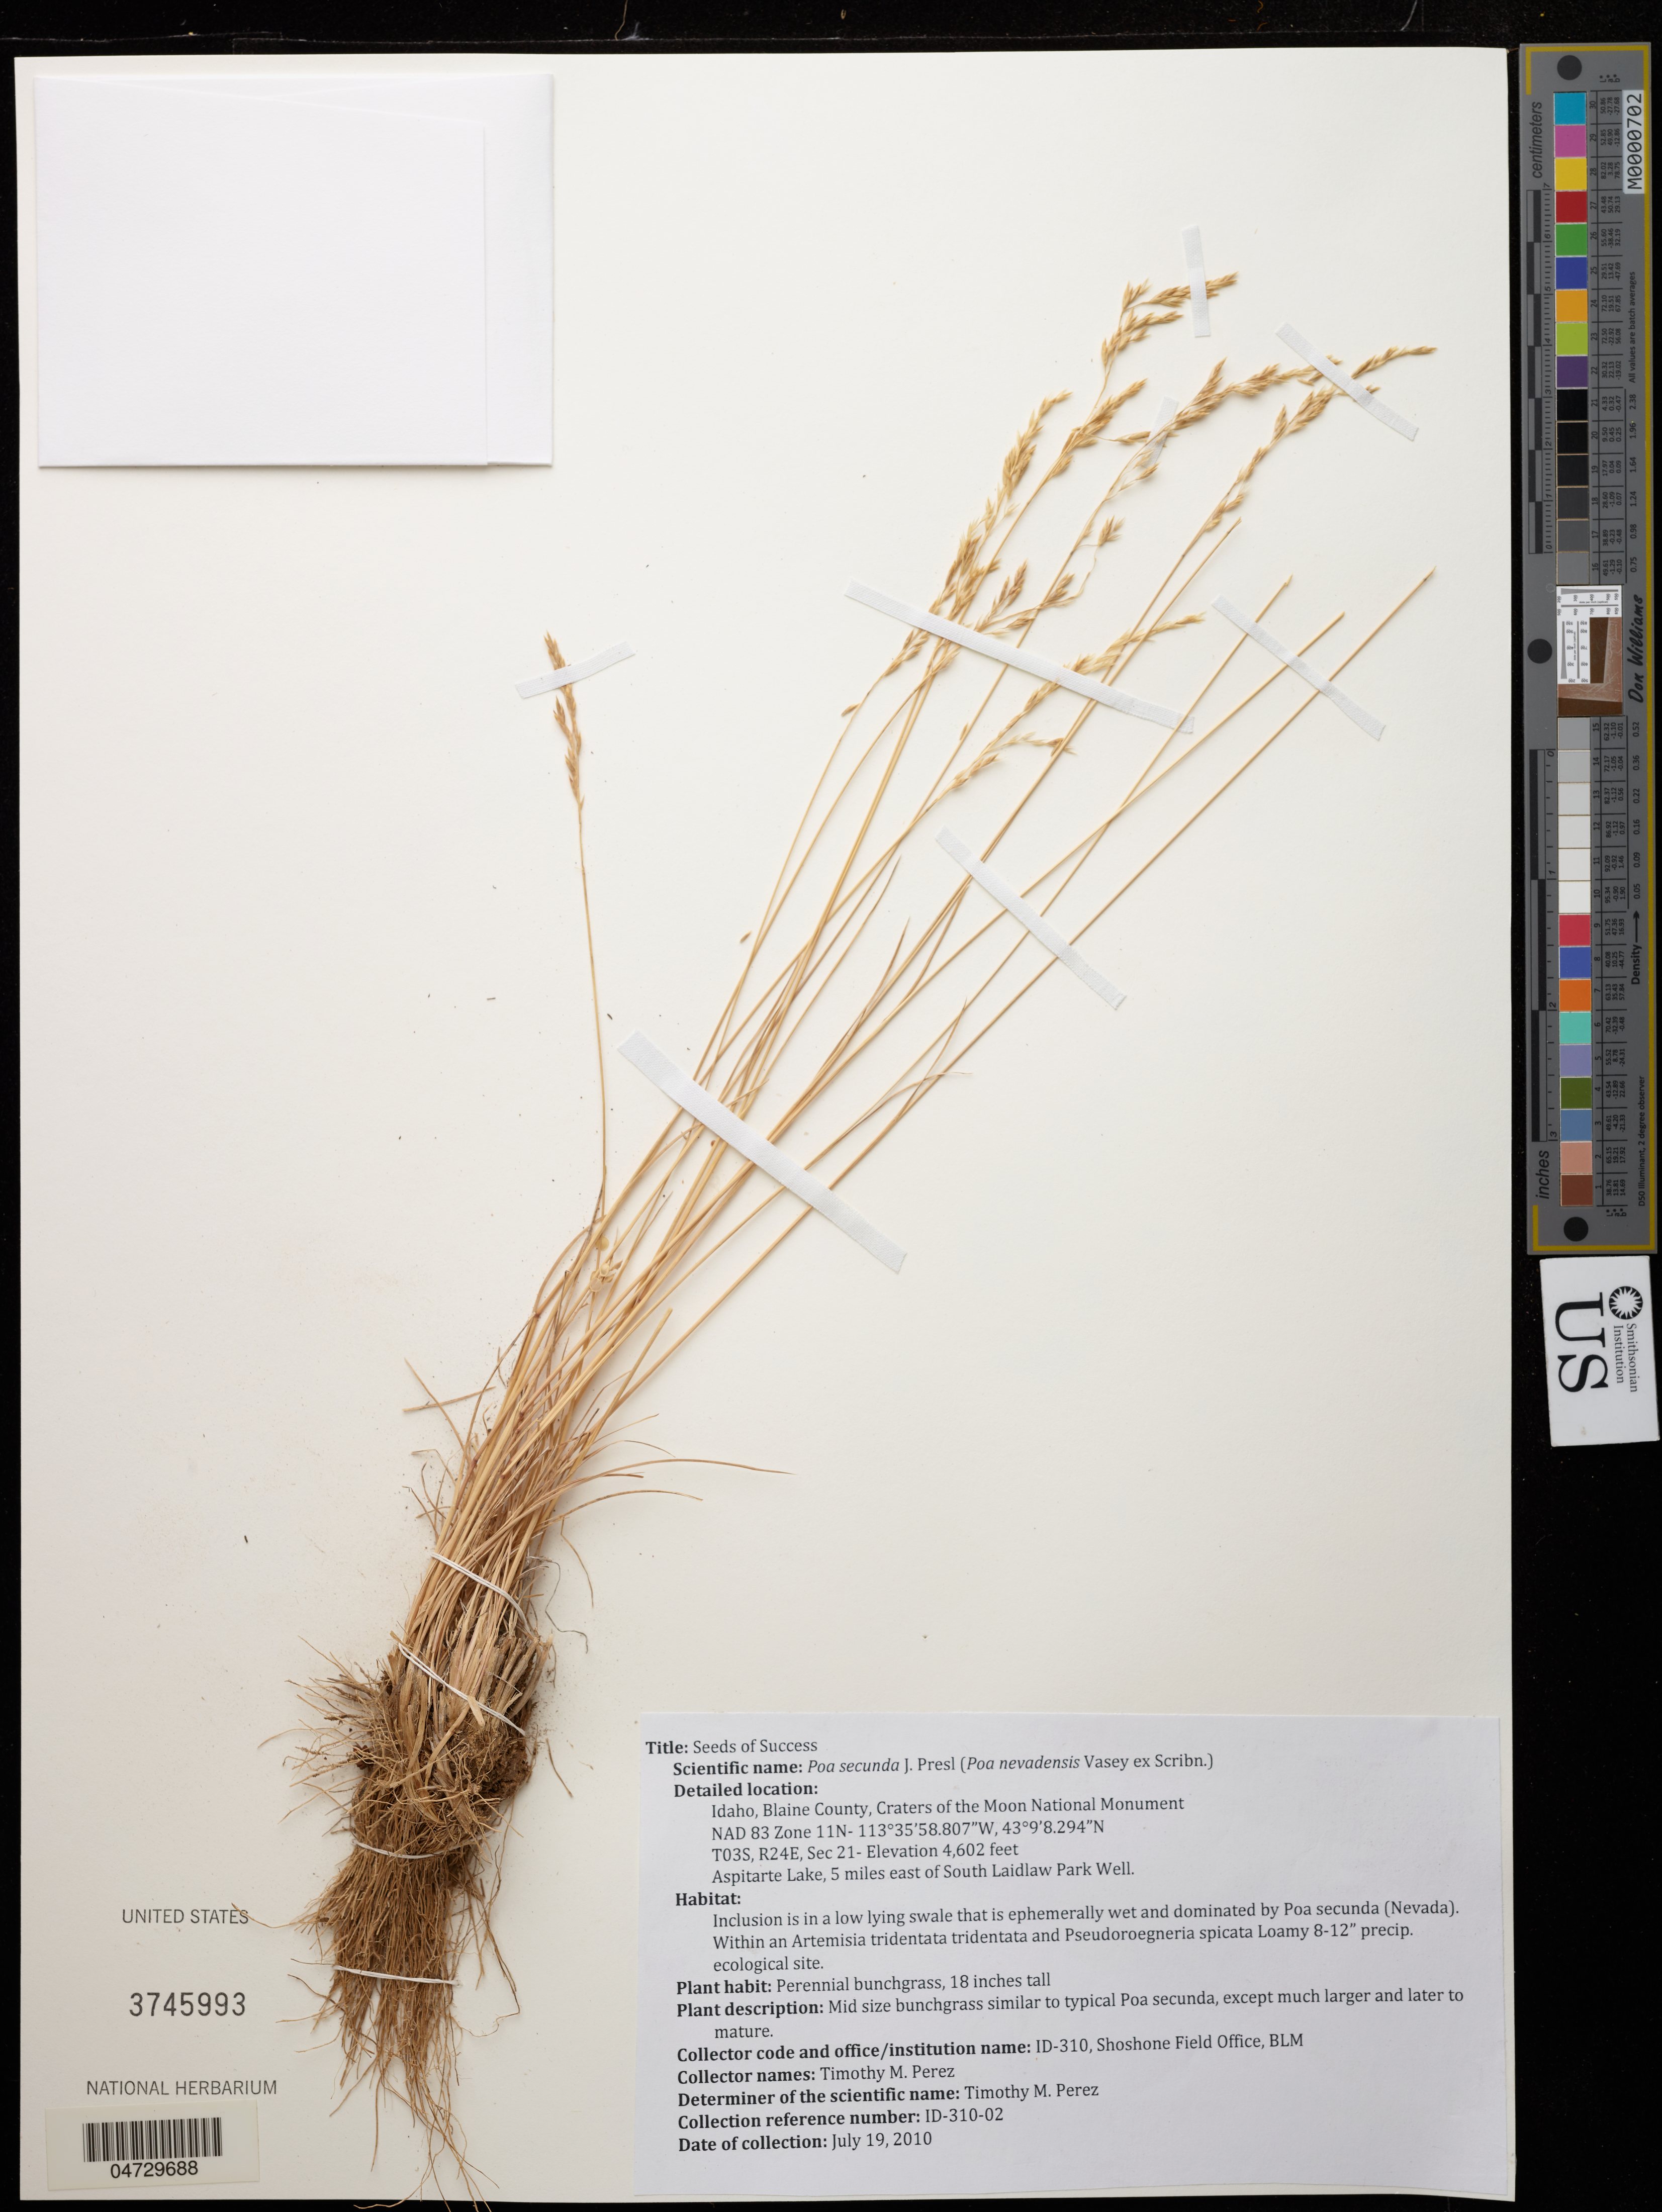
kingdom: Plantae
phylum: Tracheophyta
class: Liliopsida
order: Poales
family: Poaceae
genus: Poa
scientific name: Poa secunda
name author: J. Presl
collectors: T. Perez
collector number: ID-310-02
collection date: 2010-07-19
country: United States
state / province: Idaho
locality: Blaine County, Craters of the Moon National Monument. NAD 83 Zone 11N. T03S, R24E, Sec 21.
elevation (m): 1403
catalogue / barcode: US 3745993